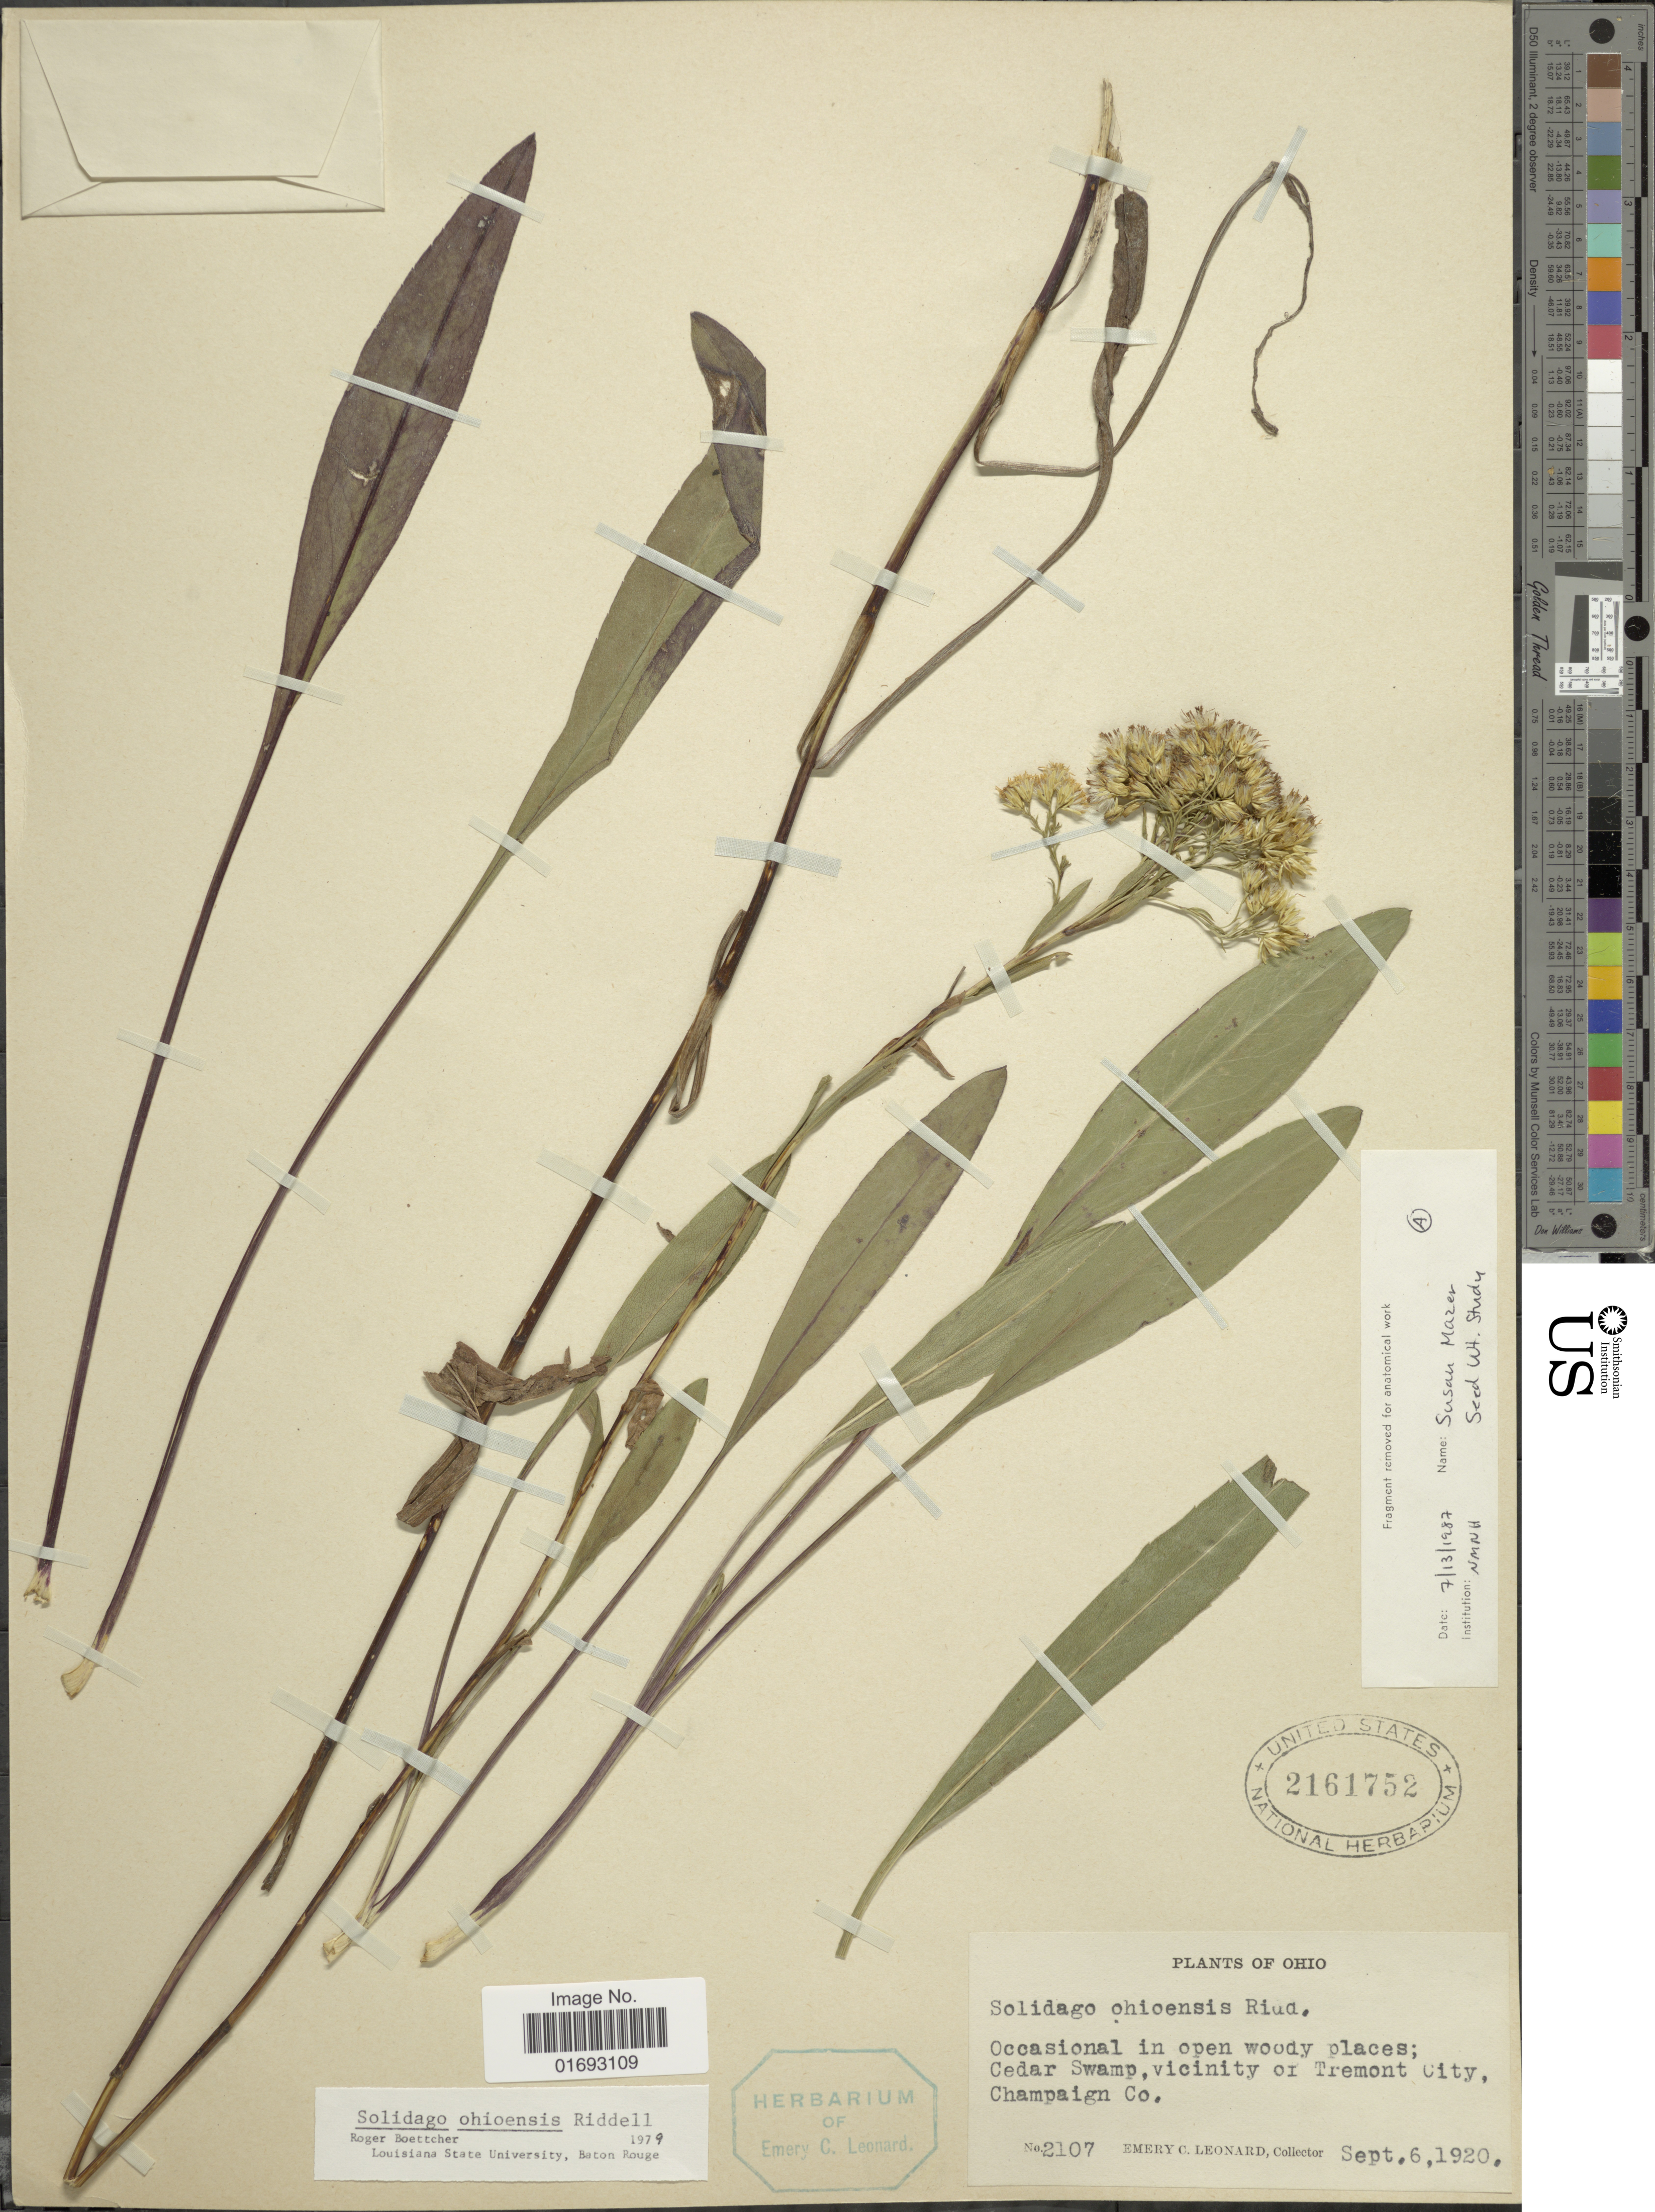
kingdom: Plantae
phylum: Tracheophyta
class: Magnoliopsida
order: Asterales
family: Asteraceae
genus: Oligoneuron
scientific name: Oligoneuron ohioense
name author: (Riddell) G.N. Jones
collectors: E. C. Leonard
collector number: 2107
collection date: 1920-09-06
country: United States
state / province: Ohio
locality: Occasional in open woody places; Cedar Swamp, vicinity of Tremont City, Champaign Co.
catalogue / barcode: US 2161752